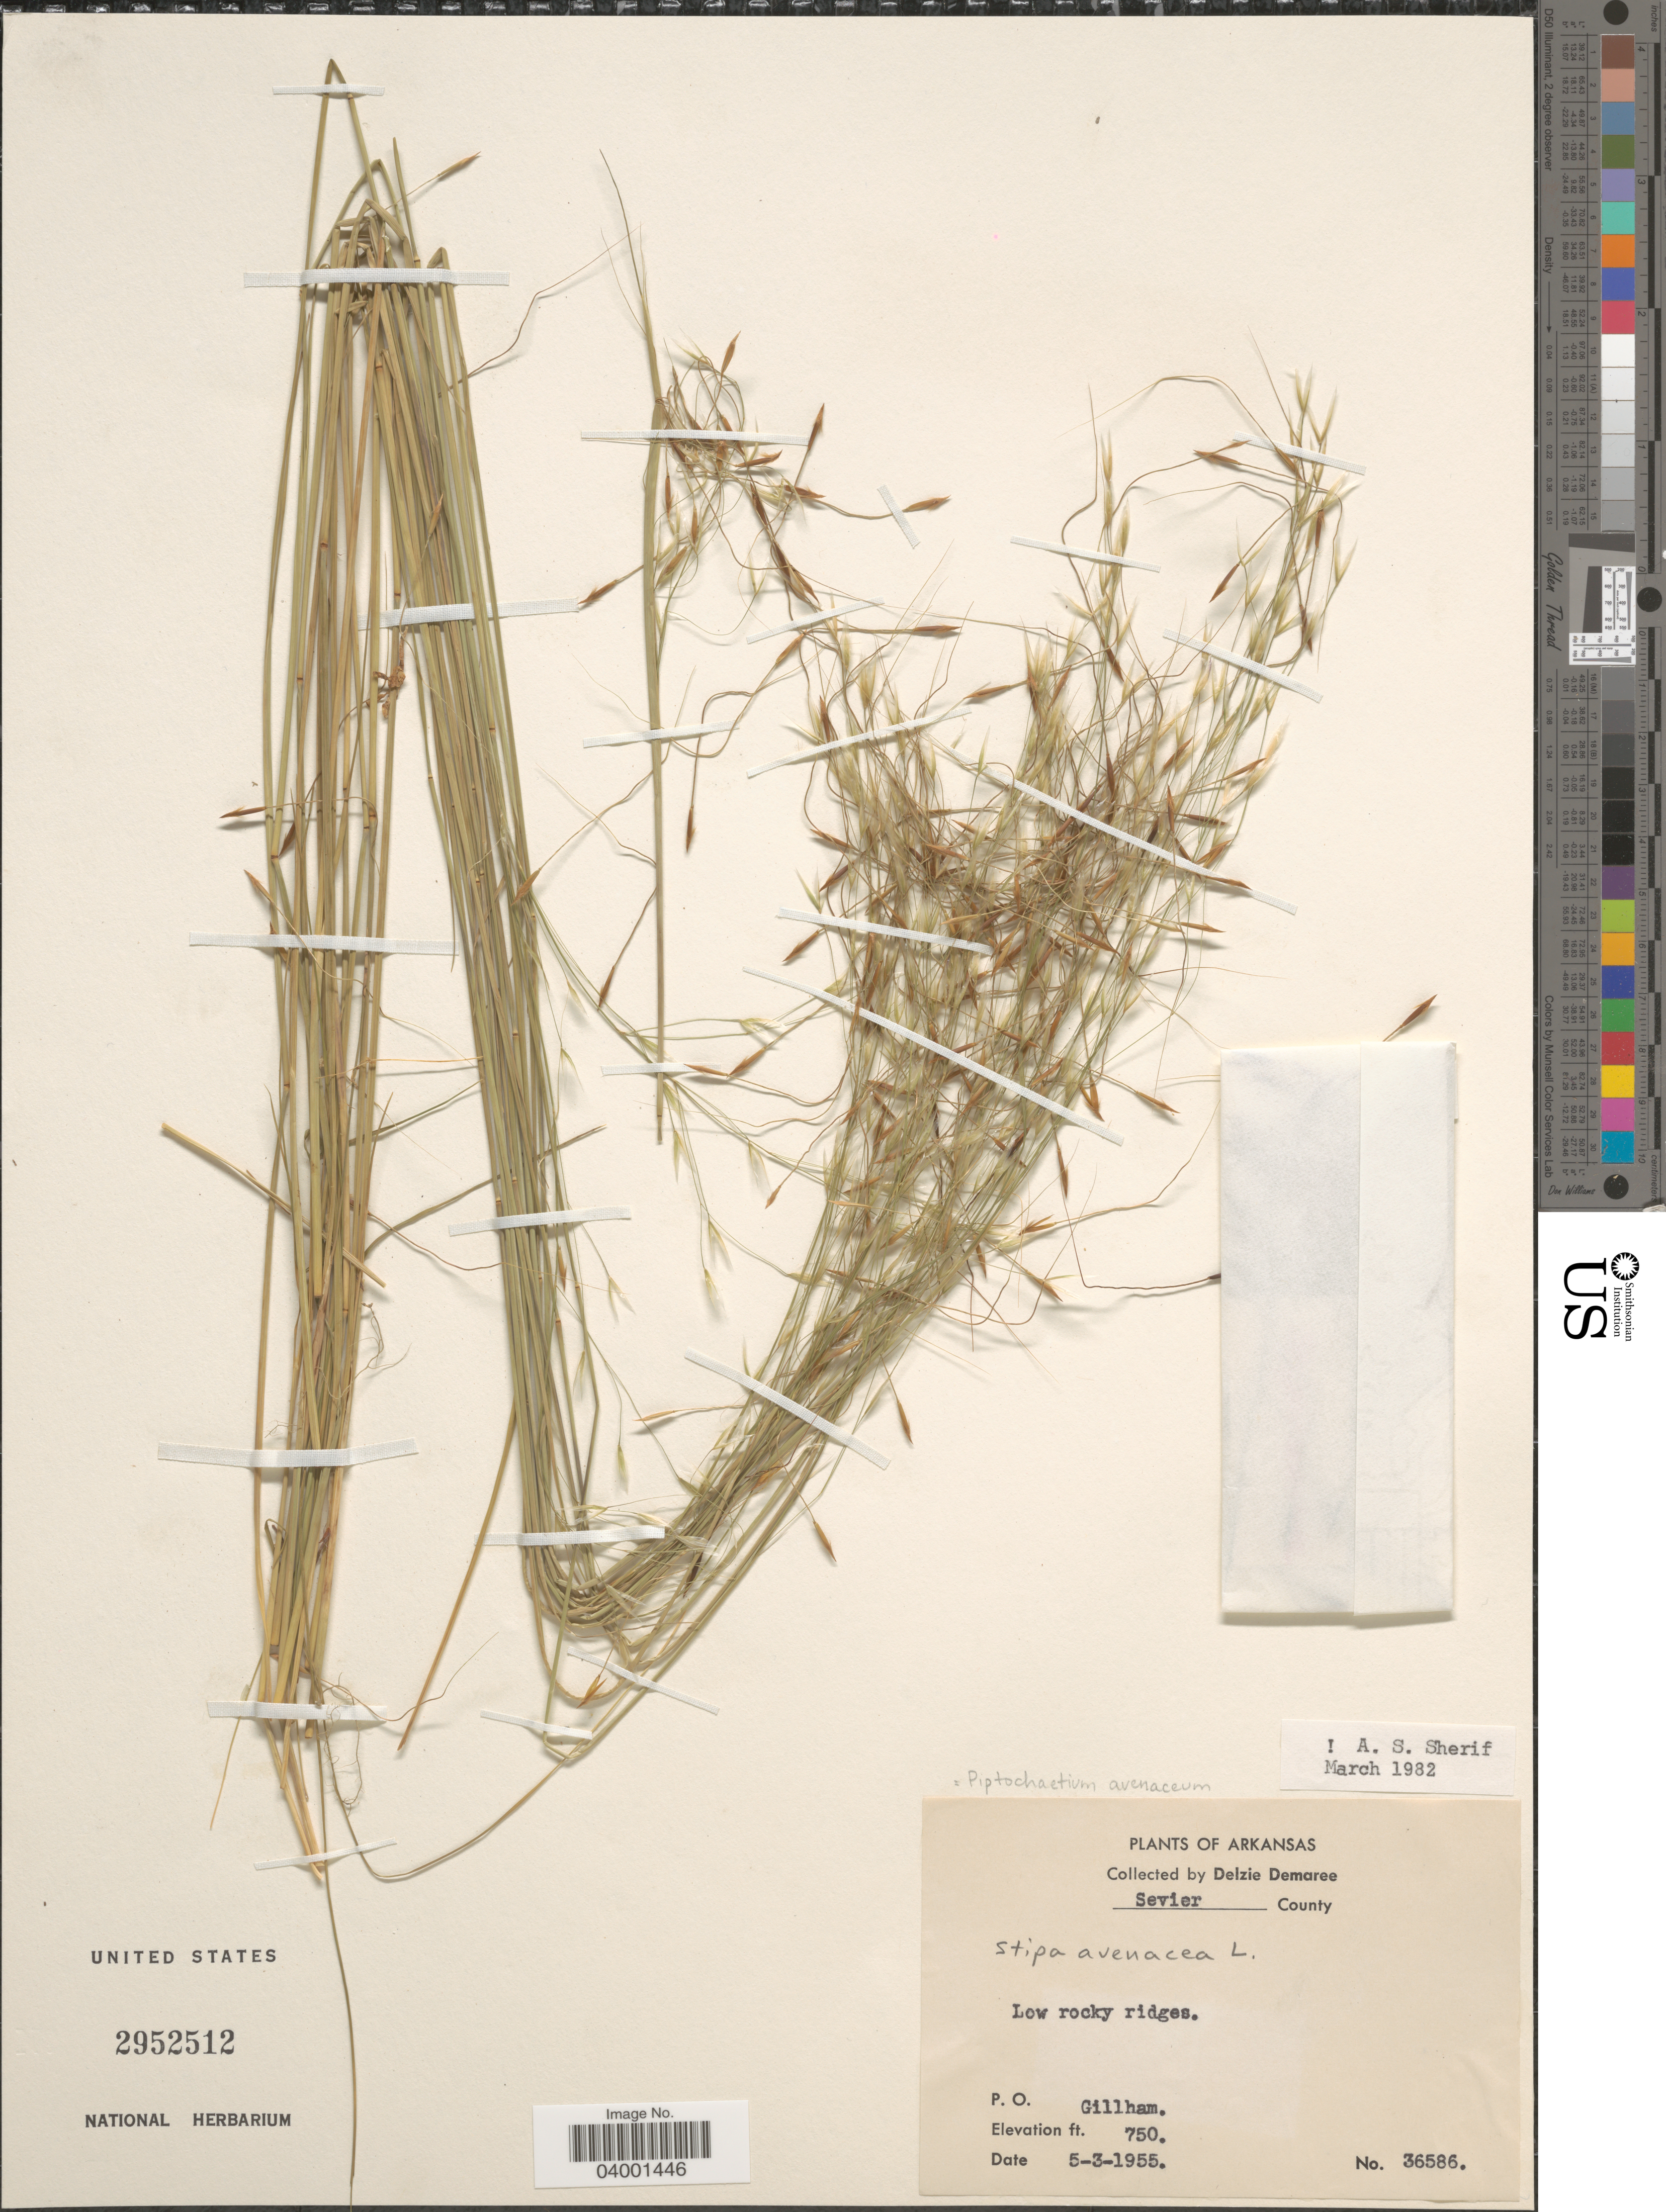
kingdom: Plantae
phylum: Tracheophyta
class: Liliopsida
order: Poales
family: Poaceae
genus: Piptochaetium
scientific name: Piptochaetium avenaceum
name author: (L.) Parodi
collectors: D. Demaree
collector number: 36586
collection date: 1955-05-03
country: United States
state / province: Arkansas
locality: Sevier County. P. O. Gillham.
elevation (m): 229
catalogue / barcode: US 2952512